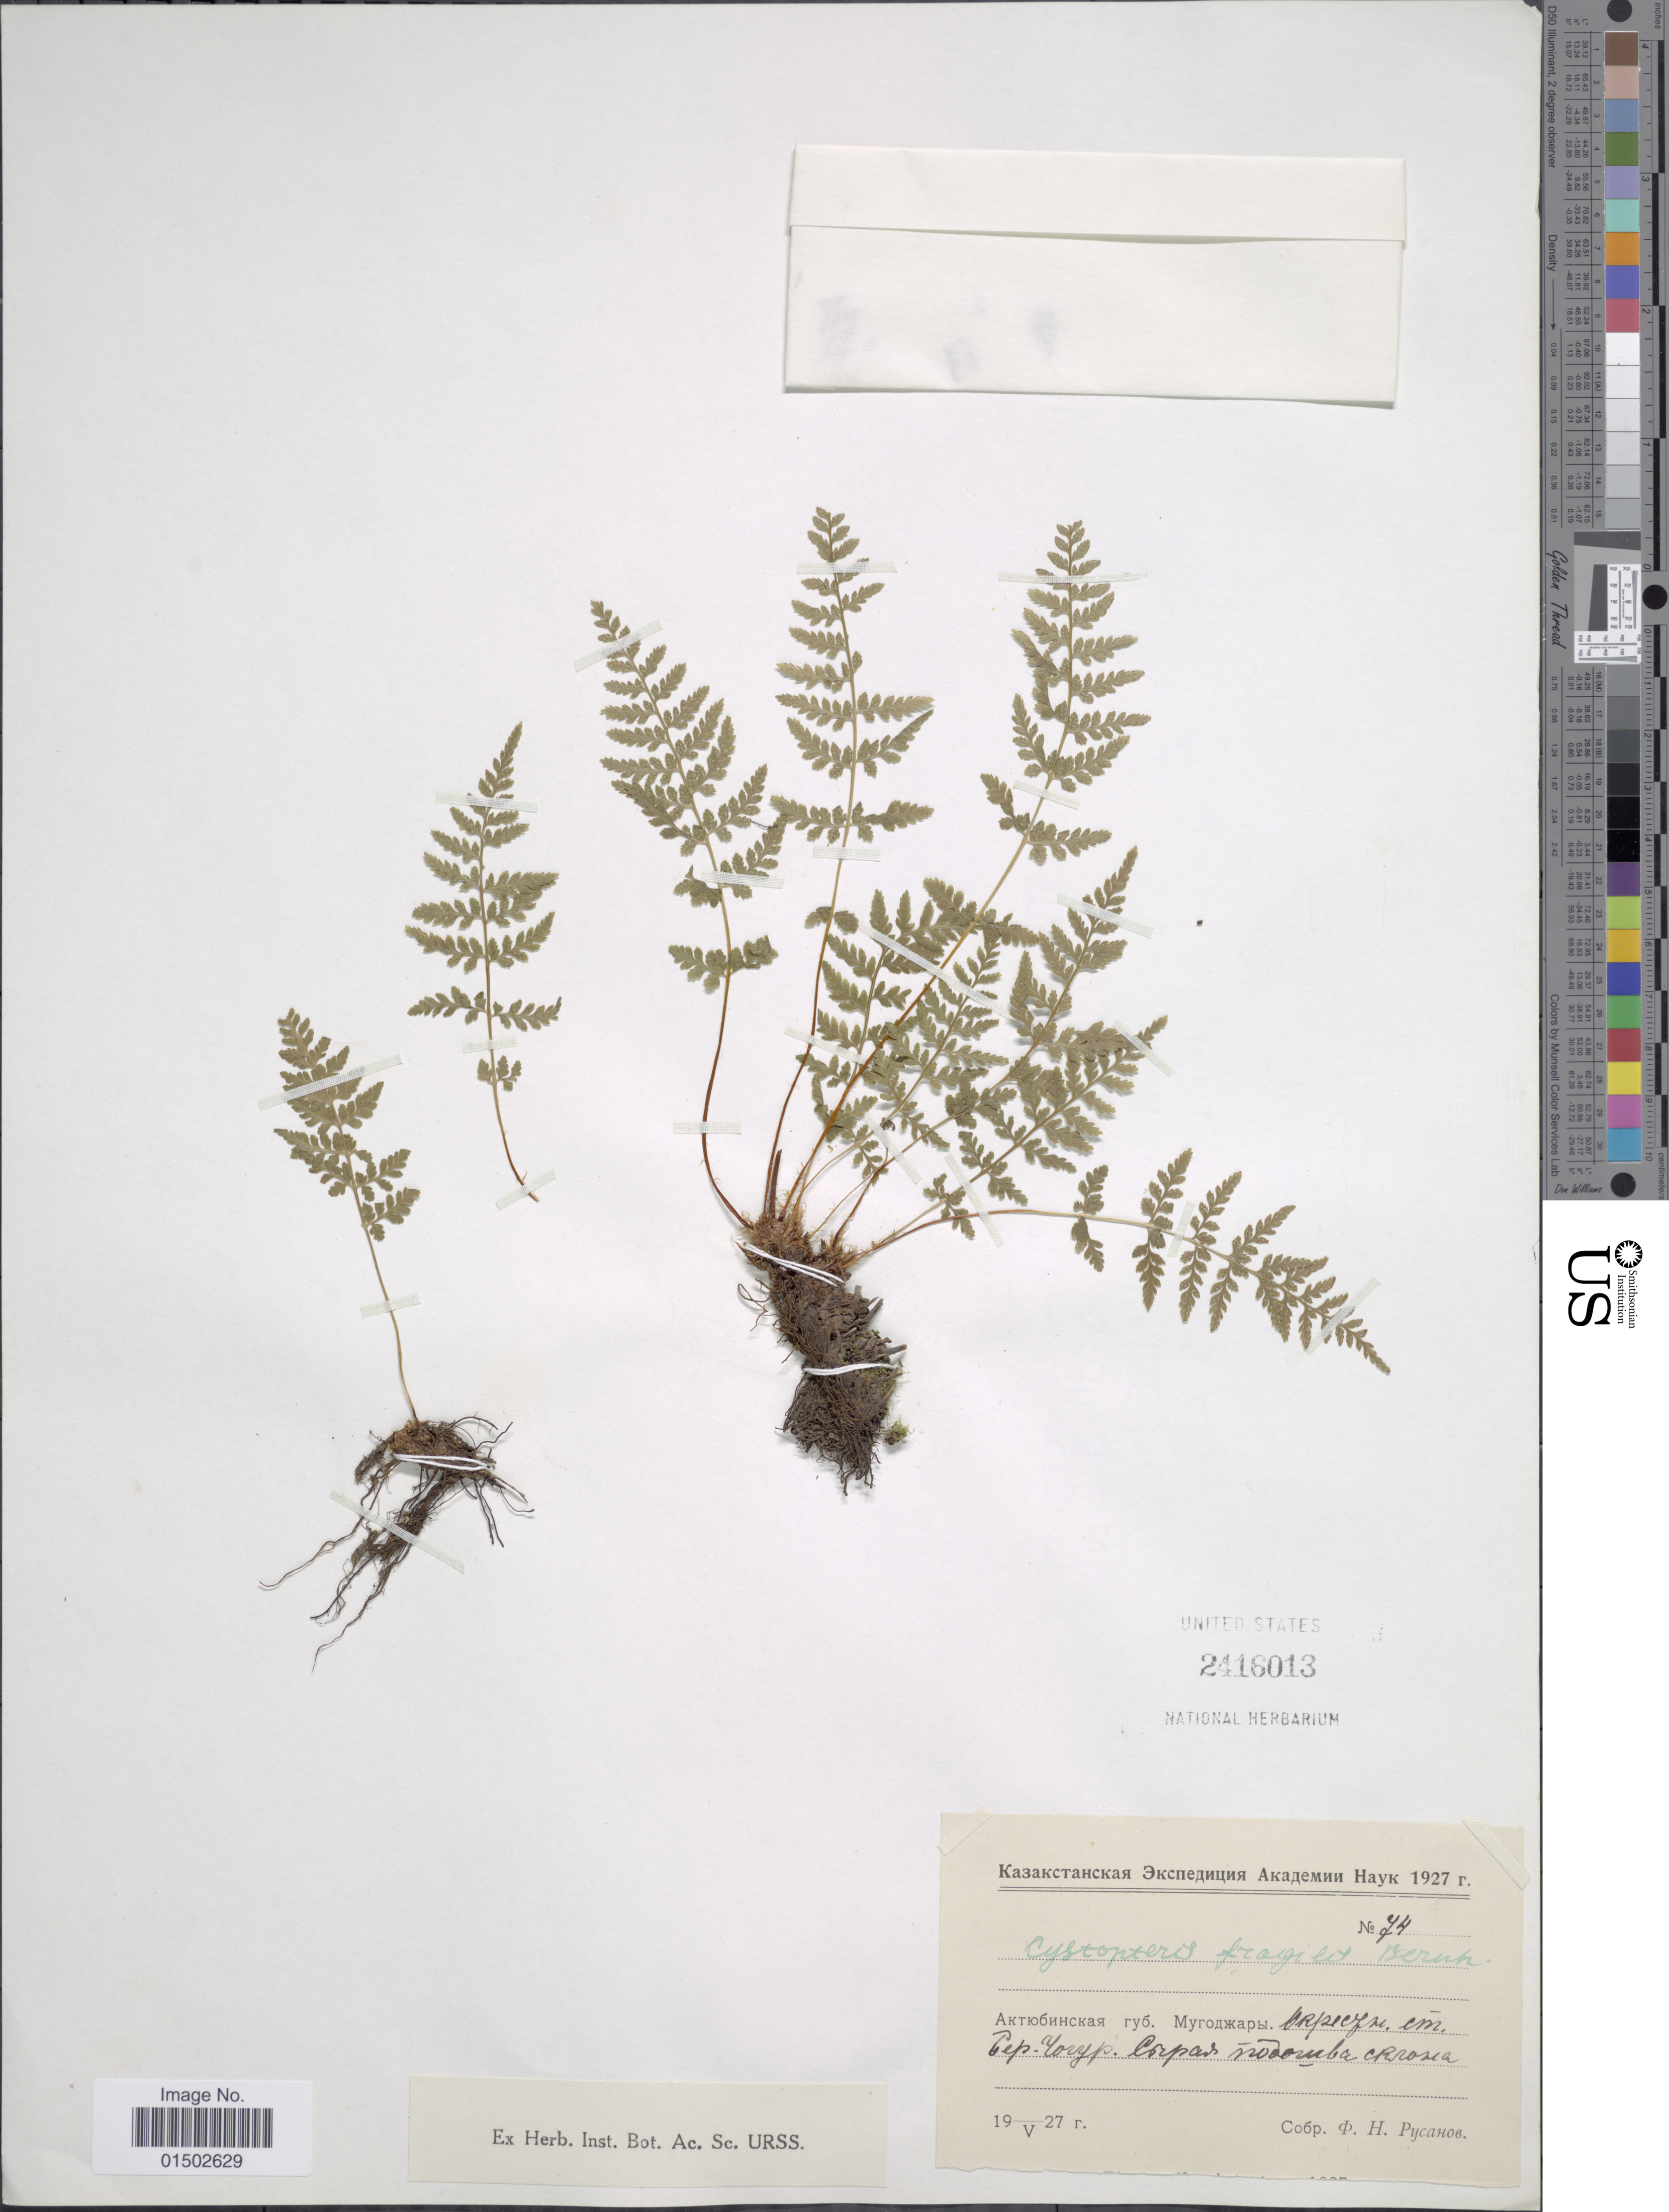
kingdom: Plantae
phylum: Tracheophyta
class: Polypodiopsida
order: Polypodiales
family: Cystopteridaceae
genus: Cystopteris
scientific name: Cystopteris fragilis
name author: (L.) Bernh.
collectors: P. Pycahos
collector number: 74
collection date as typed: Transcribed d/m/y: 19/5/27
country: Kazakhstan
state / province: Aqtobe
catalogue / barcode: US 2416013